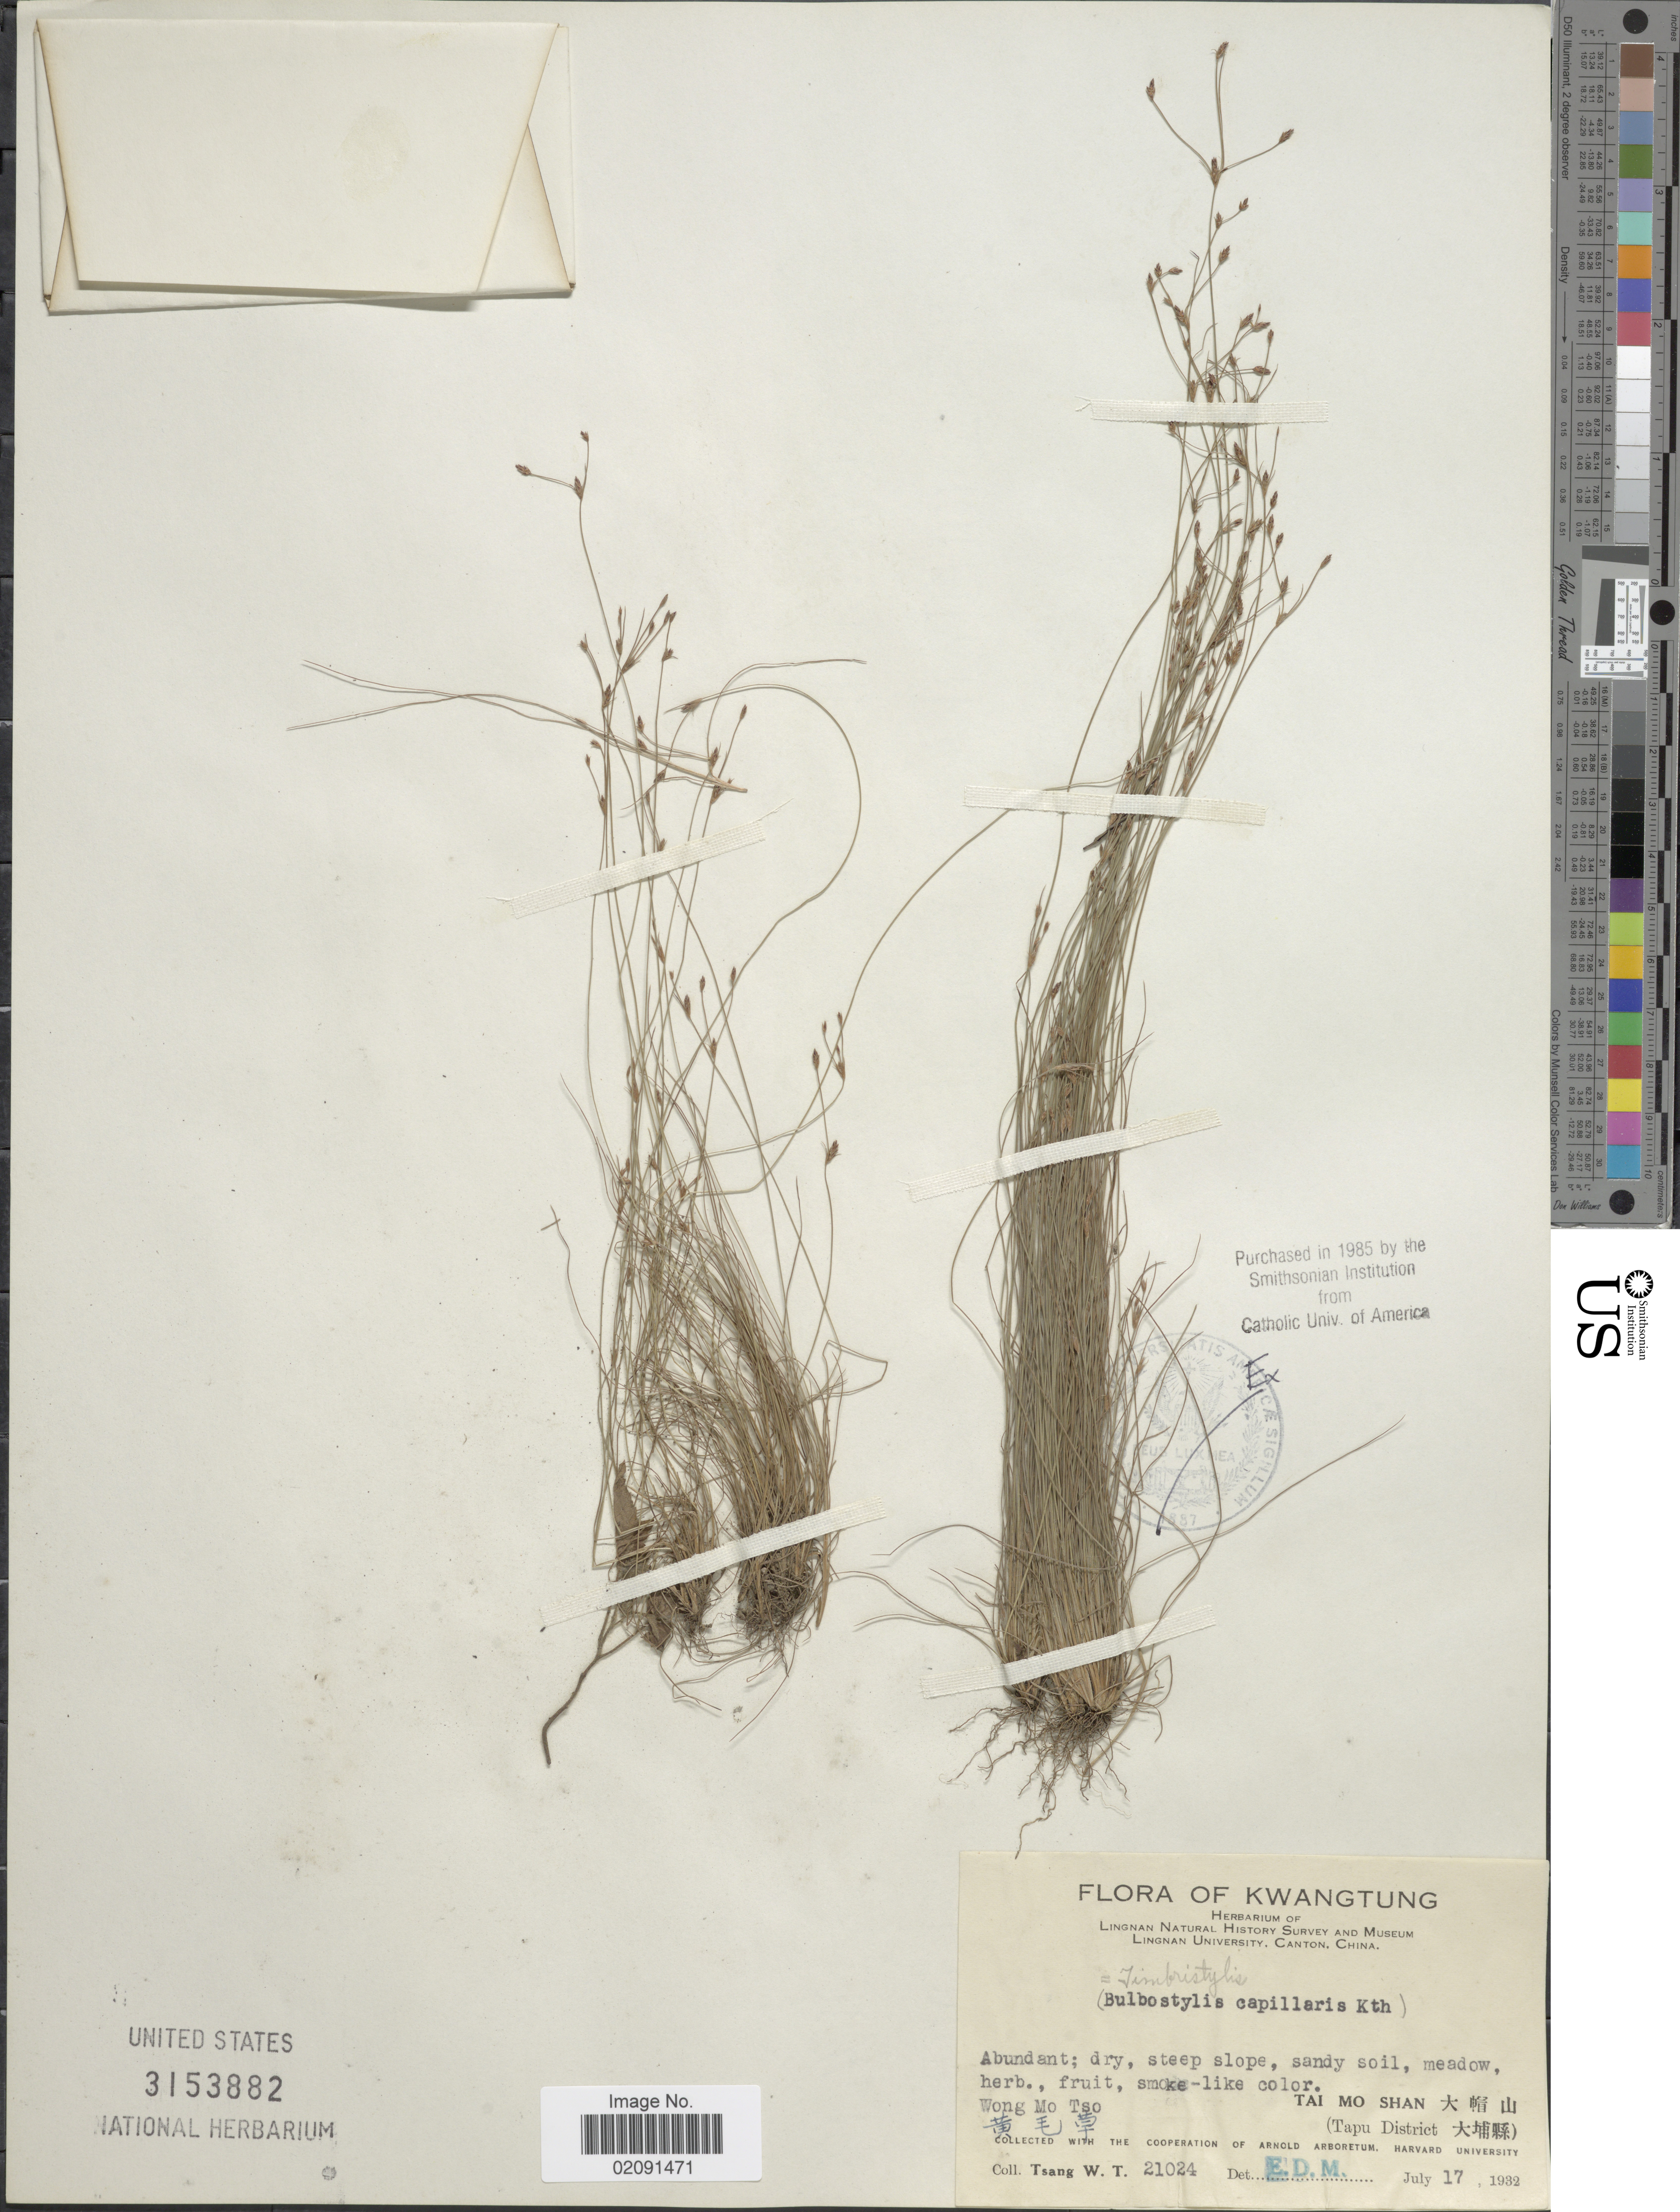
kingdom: Plantae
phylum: Tracheophyta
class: Liliopsida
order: Poales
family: Cyperaceae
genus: Bulbostylis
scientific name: Bulbostylis capillaris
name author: (L.) Kunth ex C.B. Clarke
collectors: W. T. Tsang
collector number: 21024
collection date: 1932-07-17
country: China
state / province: Guangdong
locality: Kwangtung, Wong Mo Tso, Tai Mo Shan (Tapu District).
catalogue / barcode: US 3153882